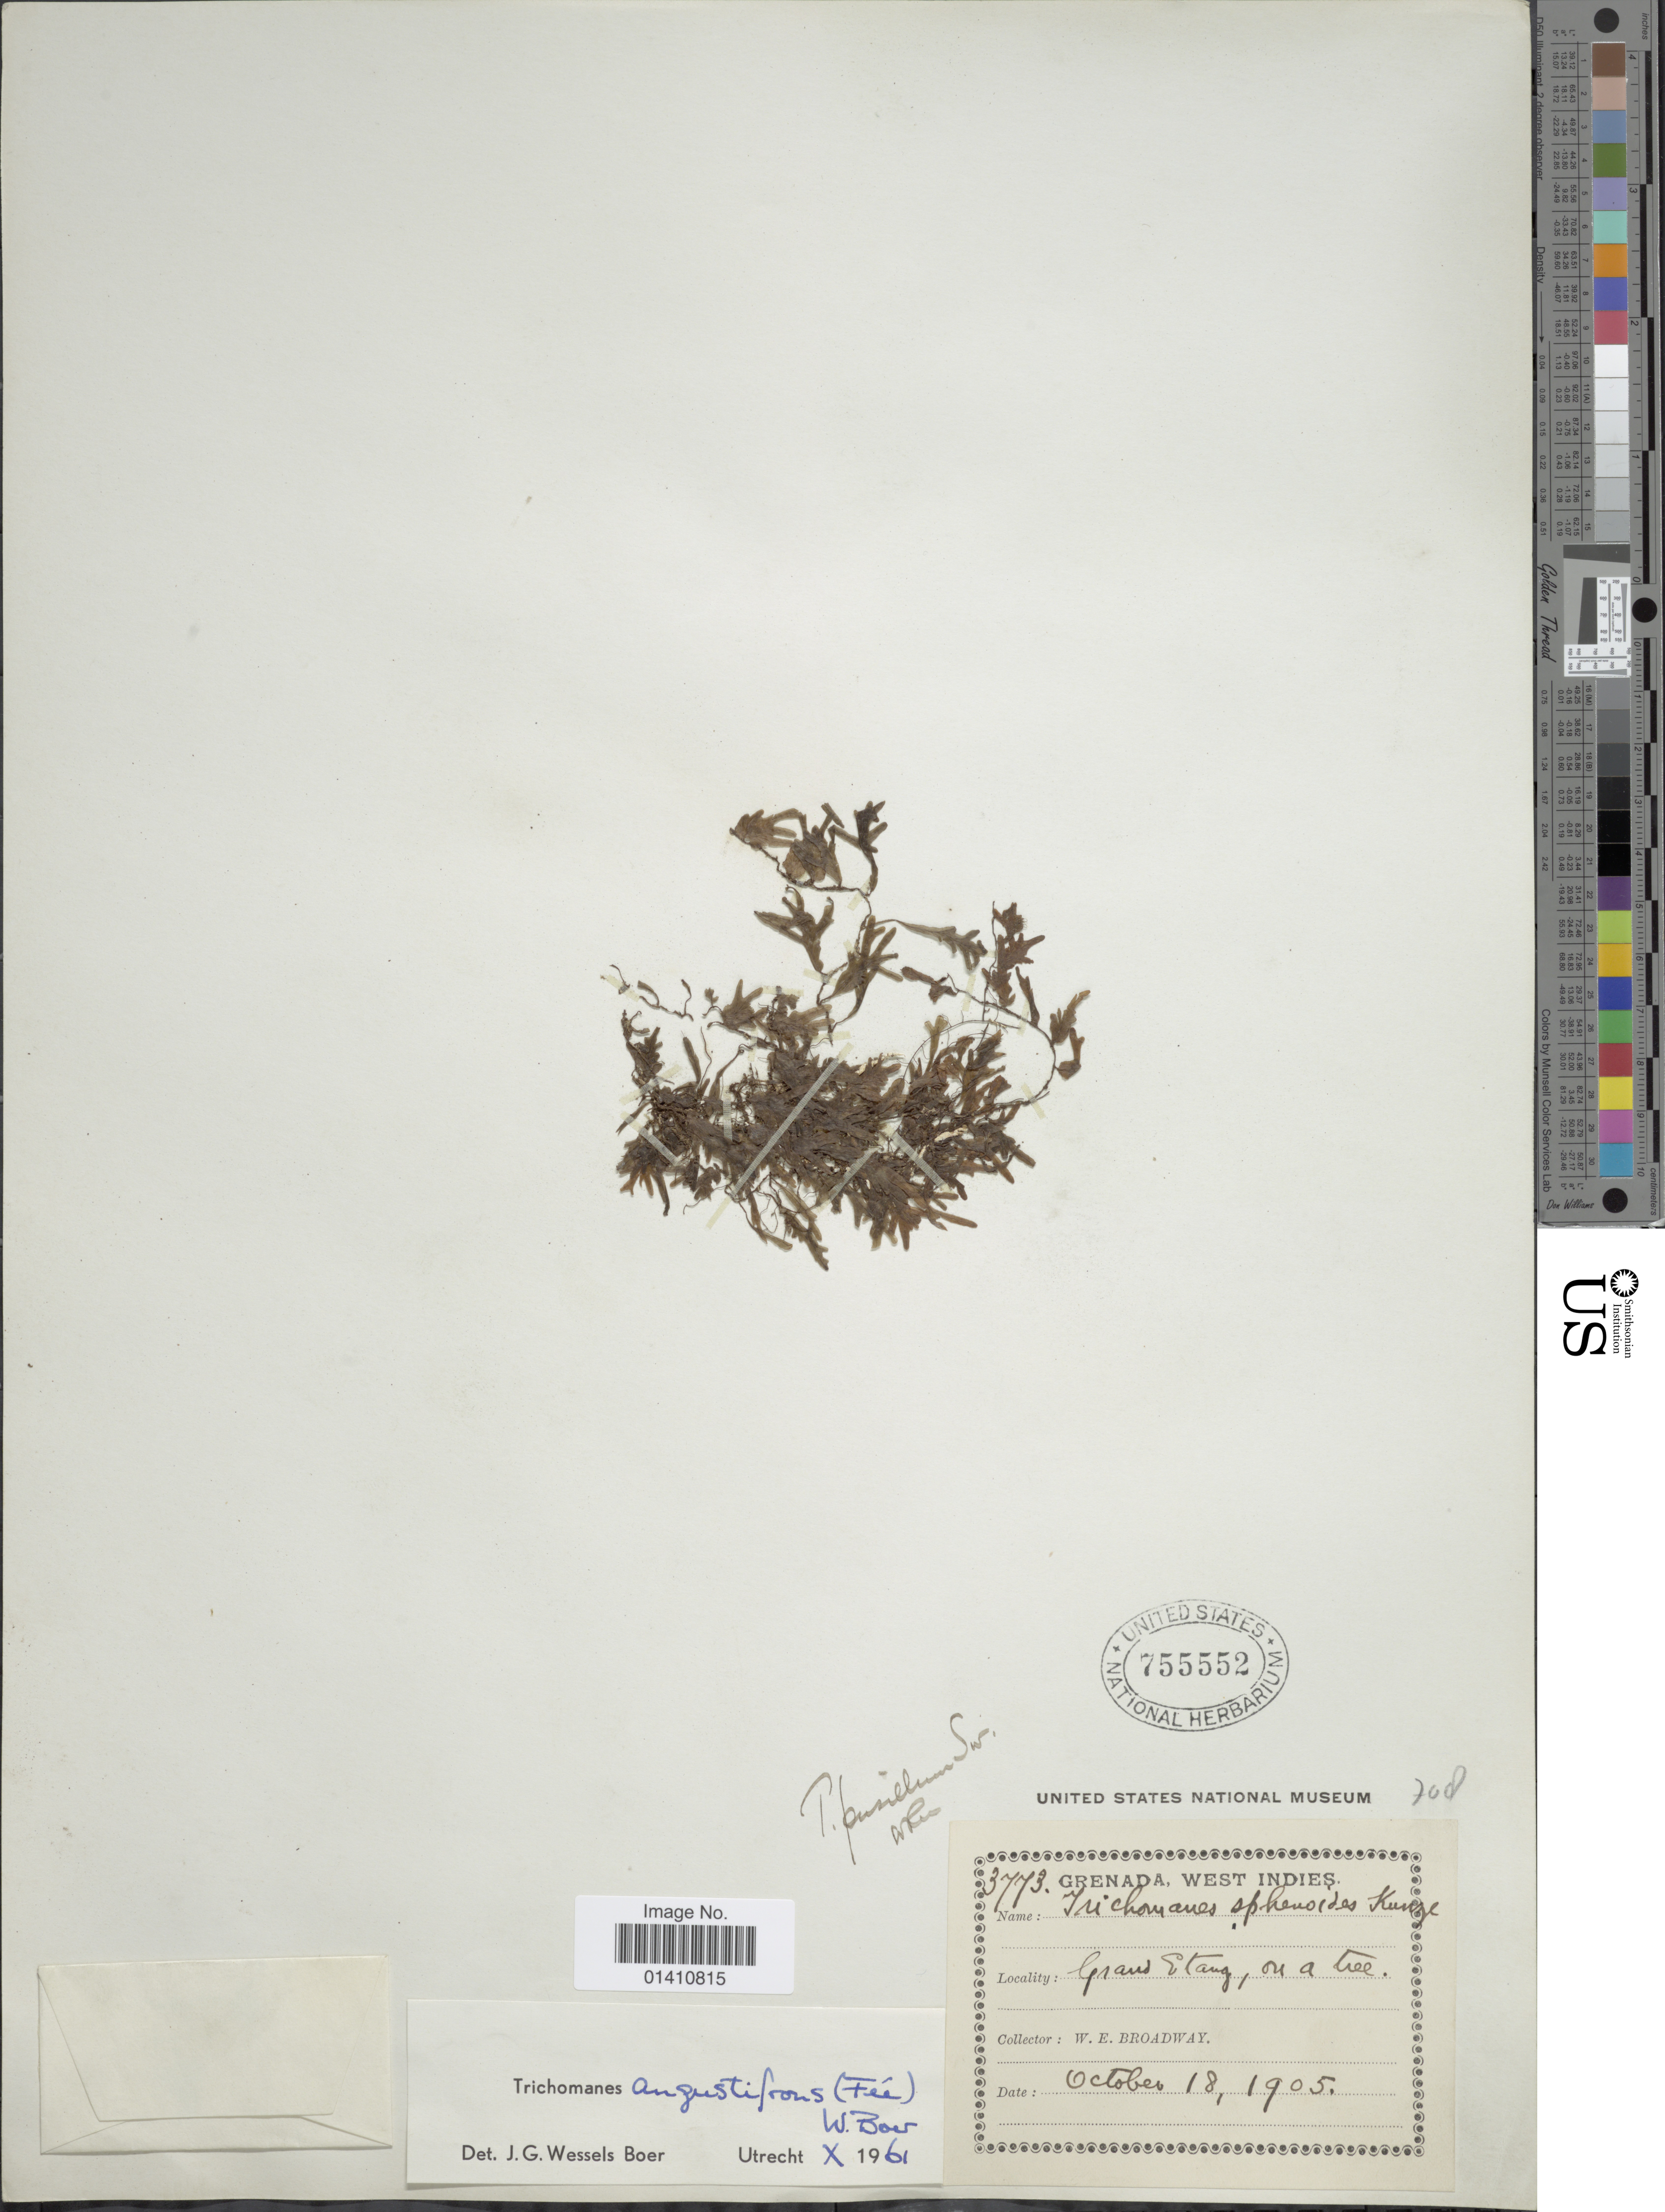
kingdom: Plantae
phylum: Tracheophyta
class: Polypodiopsida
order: Hymenophyllales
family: Hymenophyllaceae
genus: Didymoglossum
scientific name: Didymoglossum angustifrons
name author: Fée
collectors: W. E. Broadway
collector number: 3773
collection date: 1905-10-18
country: Grenada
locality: Grand Etang, on a tree. West Indies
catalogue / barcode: US 755552